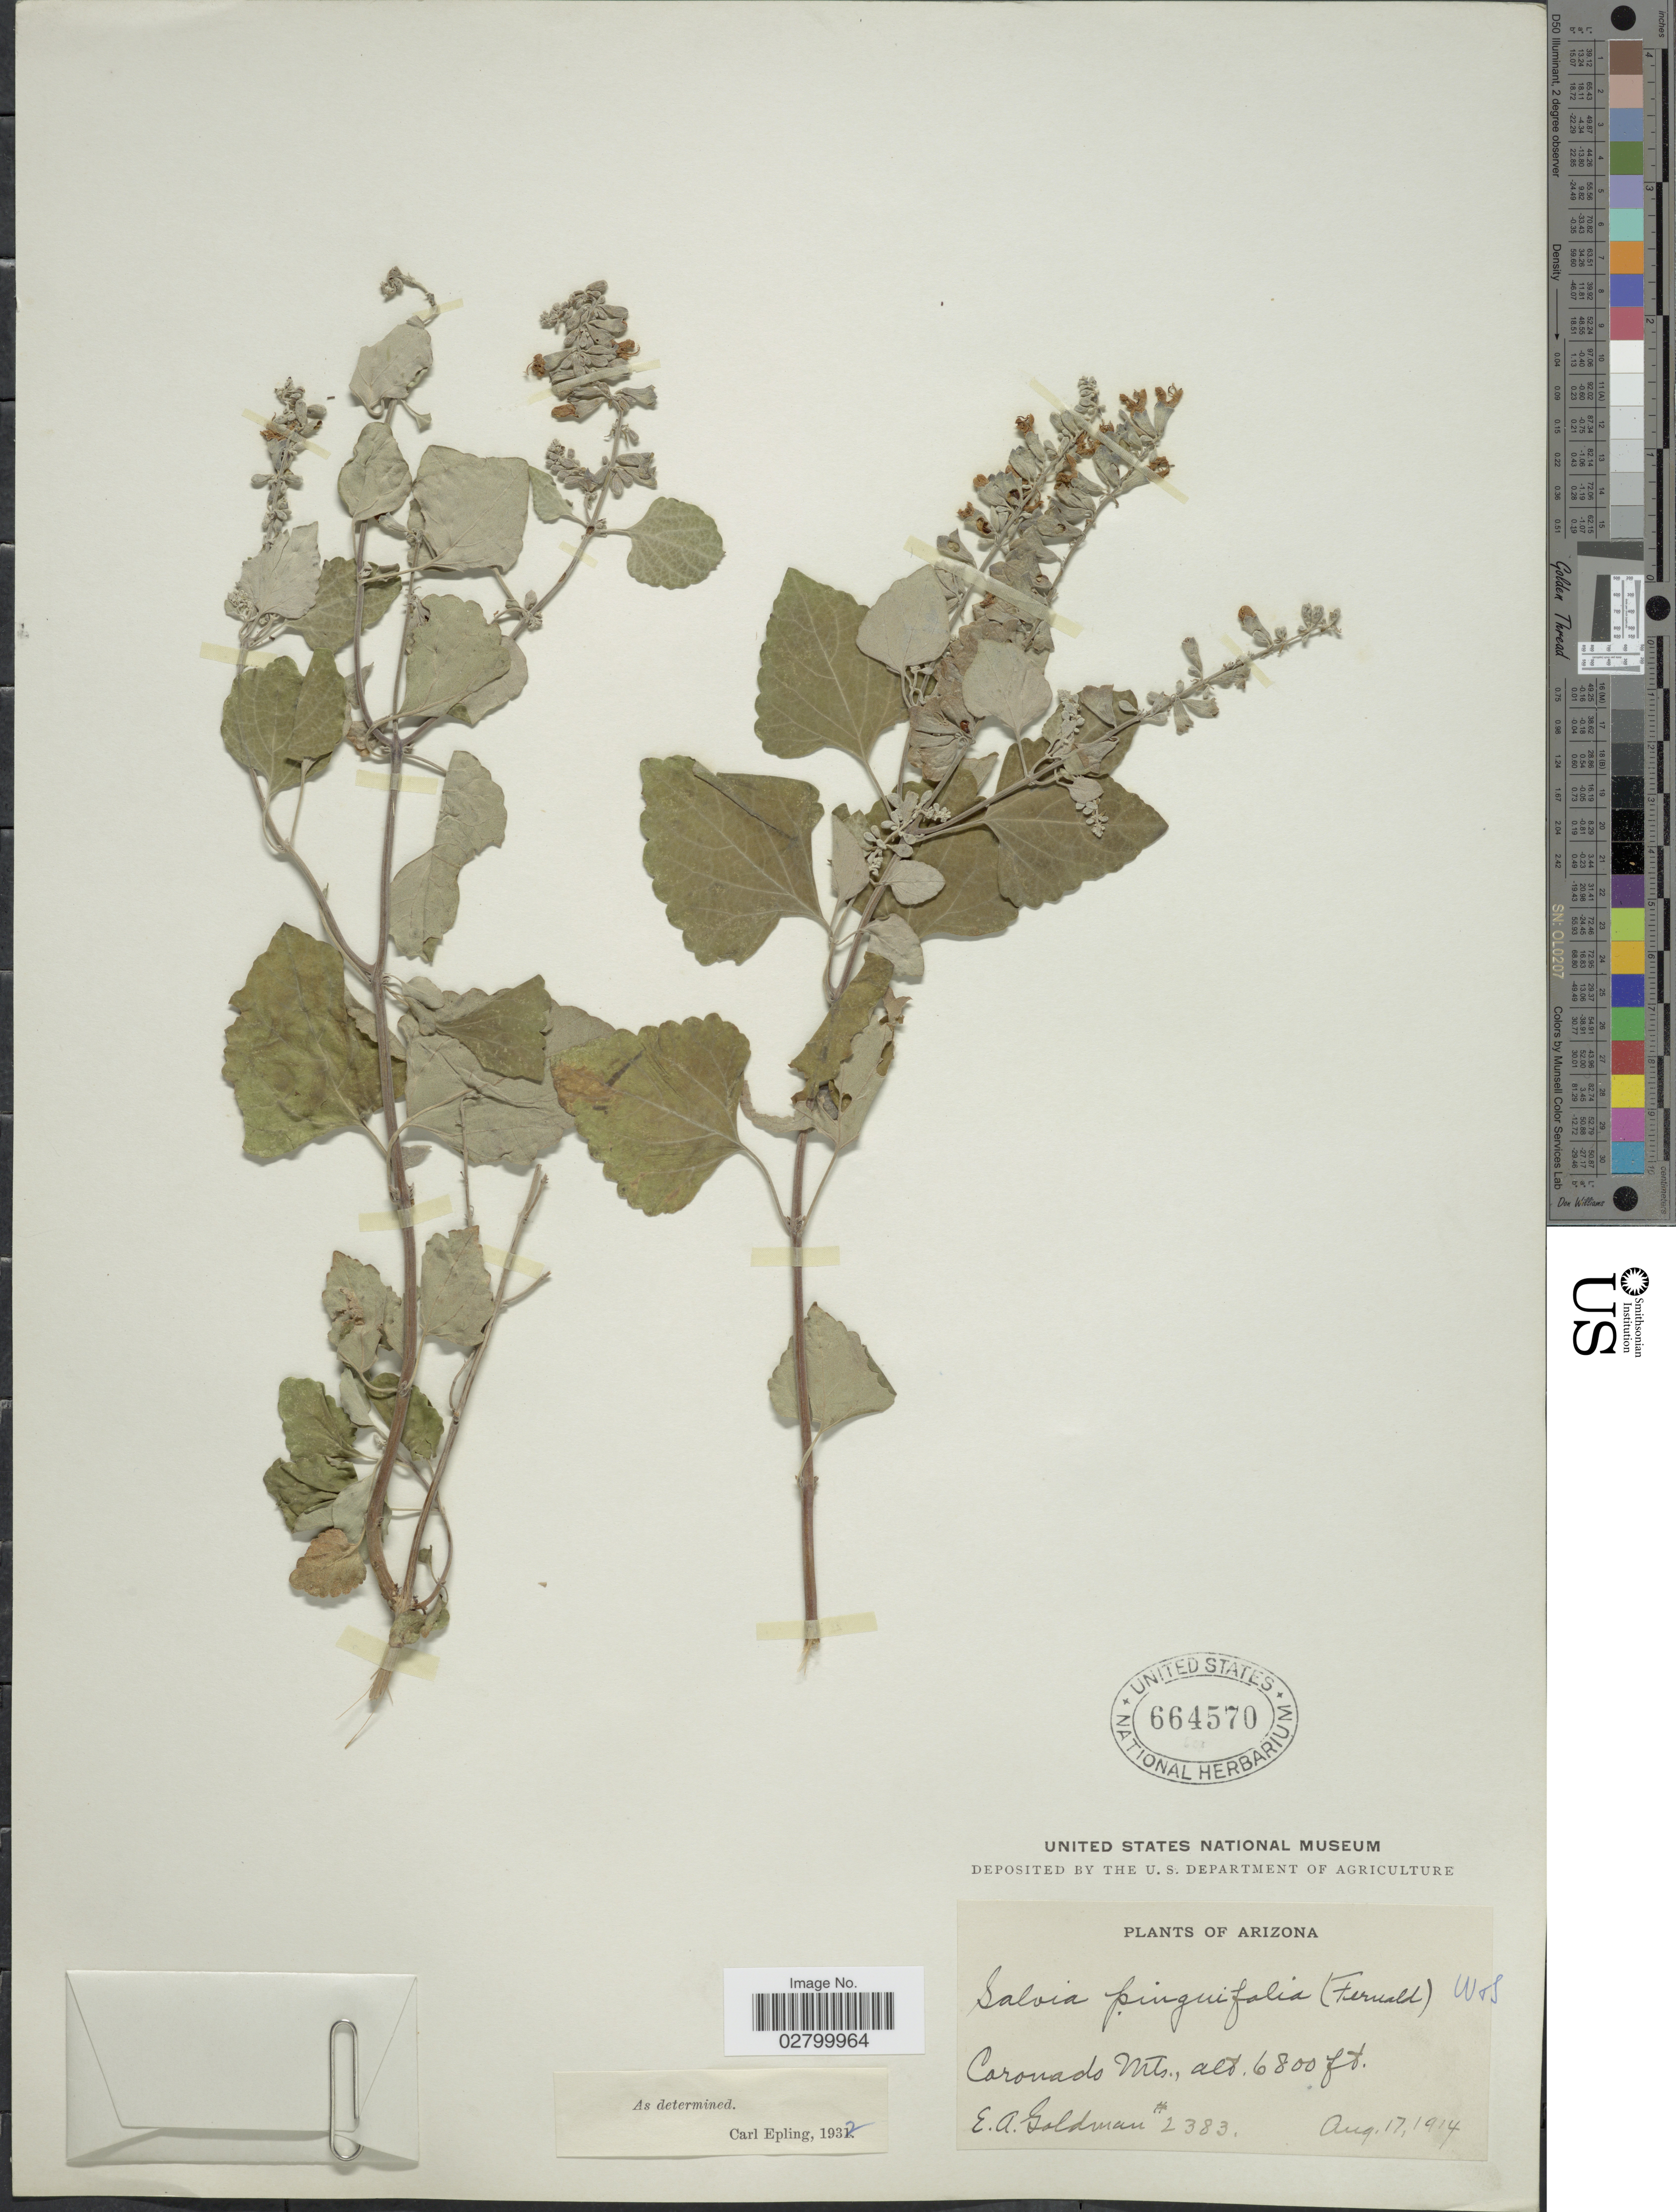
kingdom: Plantae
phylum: Tracheophyta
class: Magnoliopsida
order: Lamiales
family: Lamiaceae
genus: Salvia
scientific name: Salvia pinguifolia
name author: (Fernald) Wooton & Standl.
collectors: E. A. Goldman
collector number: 2383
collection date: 1914-08-17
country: United States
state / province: Arizona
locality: Coronado Mts.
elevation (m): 2073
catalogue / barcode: US 664570